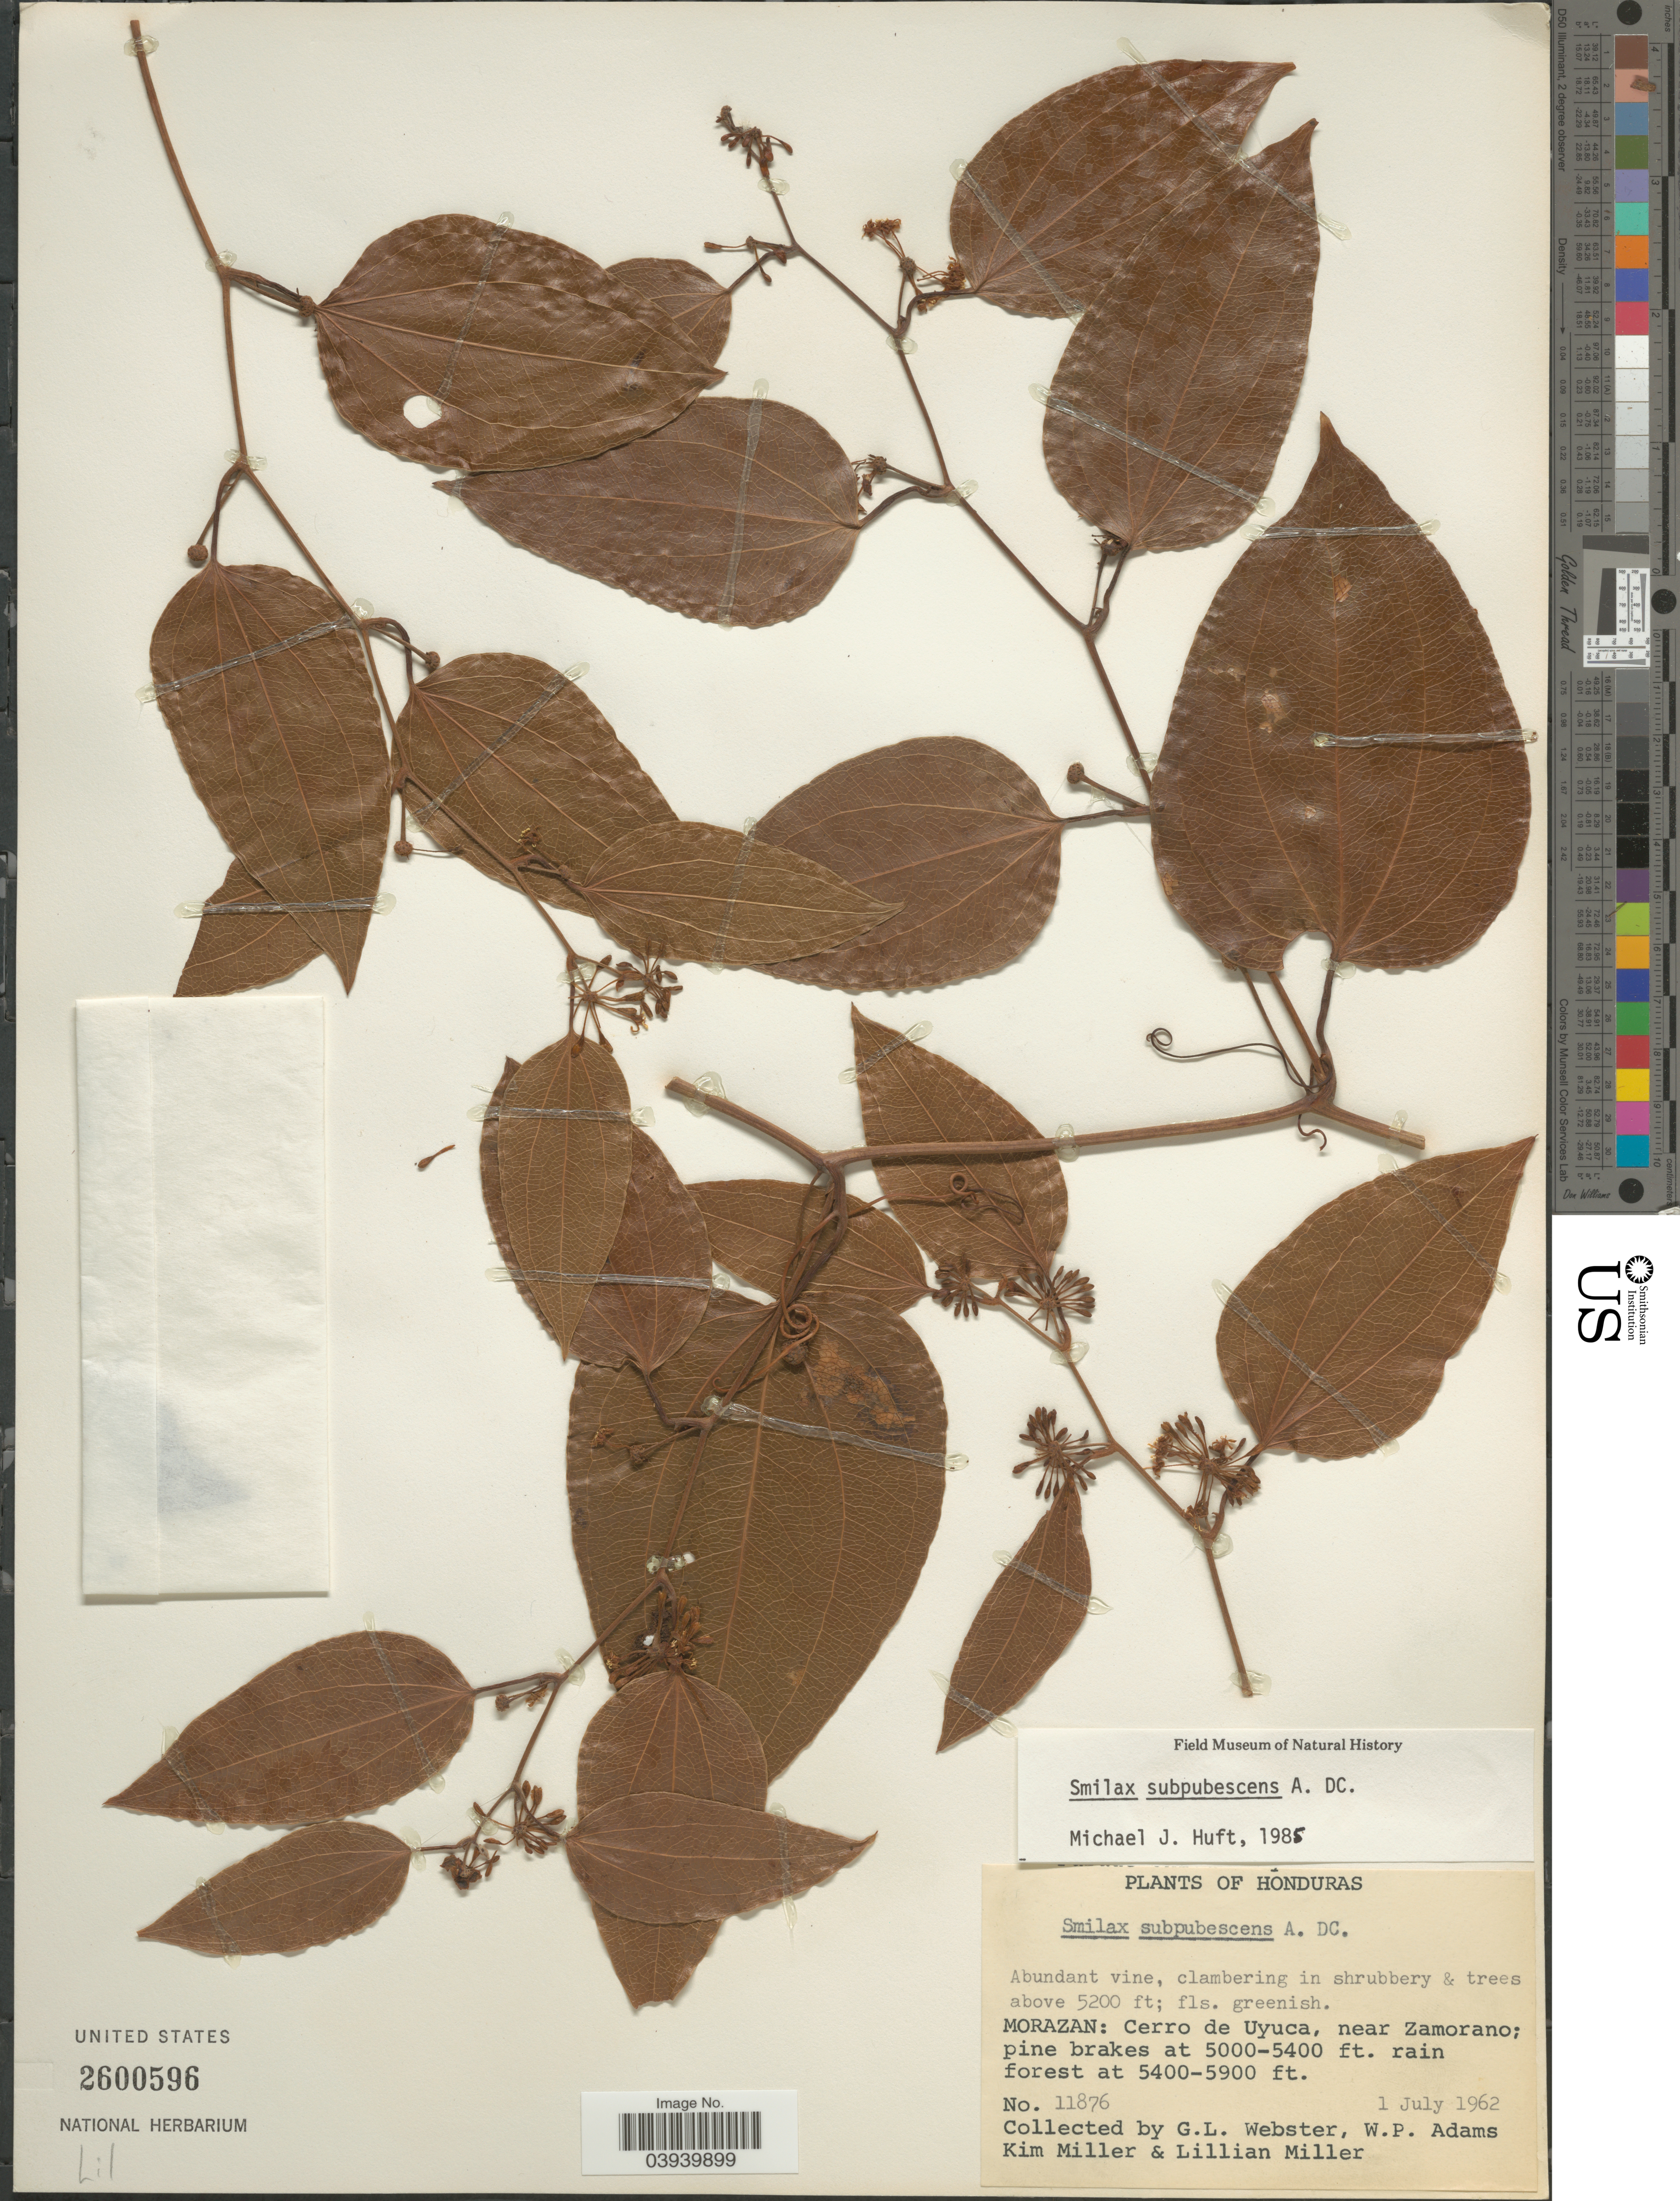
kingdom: Plantae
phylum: Tracheophyta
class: Liliopsida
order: Liliales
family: Smilacaceae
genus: Smilax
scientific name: Smilax subpubescens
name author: A. DC.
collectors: G. L. Webster, W. P. Adams, K. Miller & L. Miller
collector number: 11876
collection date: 1962-07-01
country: Honduras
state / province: Fco. Morazán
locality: Morazan: Cerro de Uyuca, near Zamorano.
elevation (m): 1524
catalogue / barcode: US 2600596